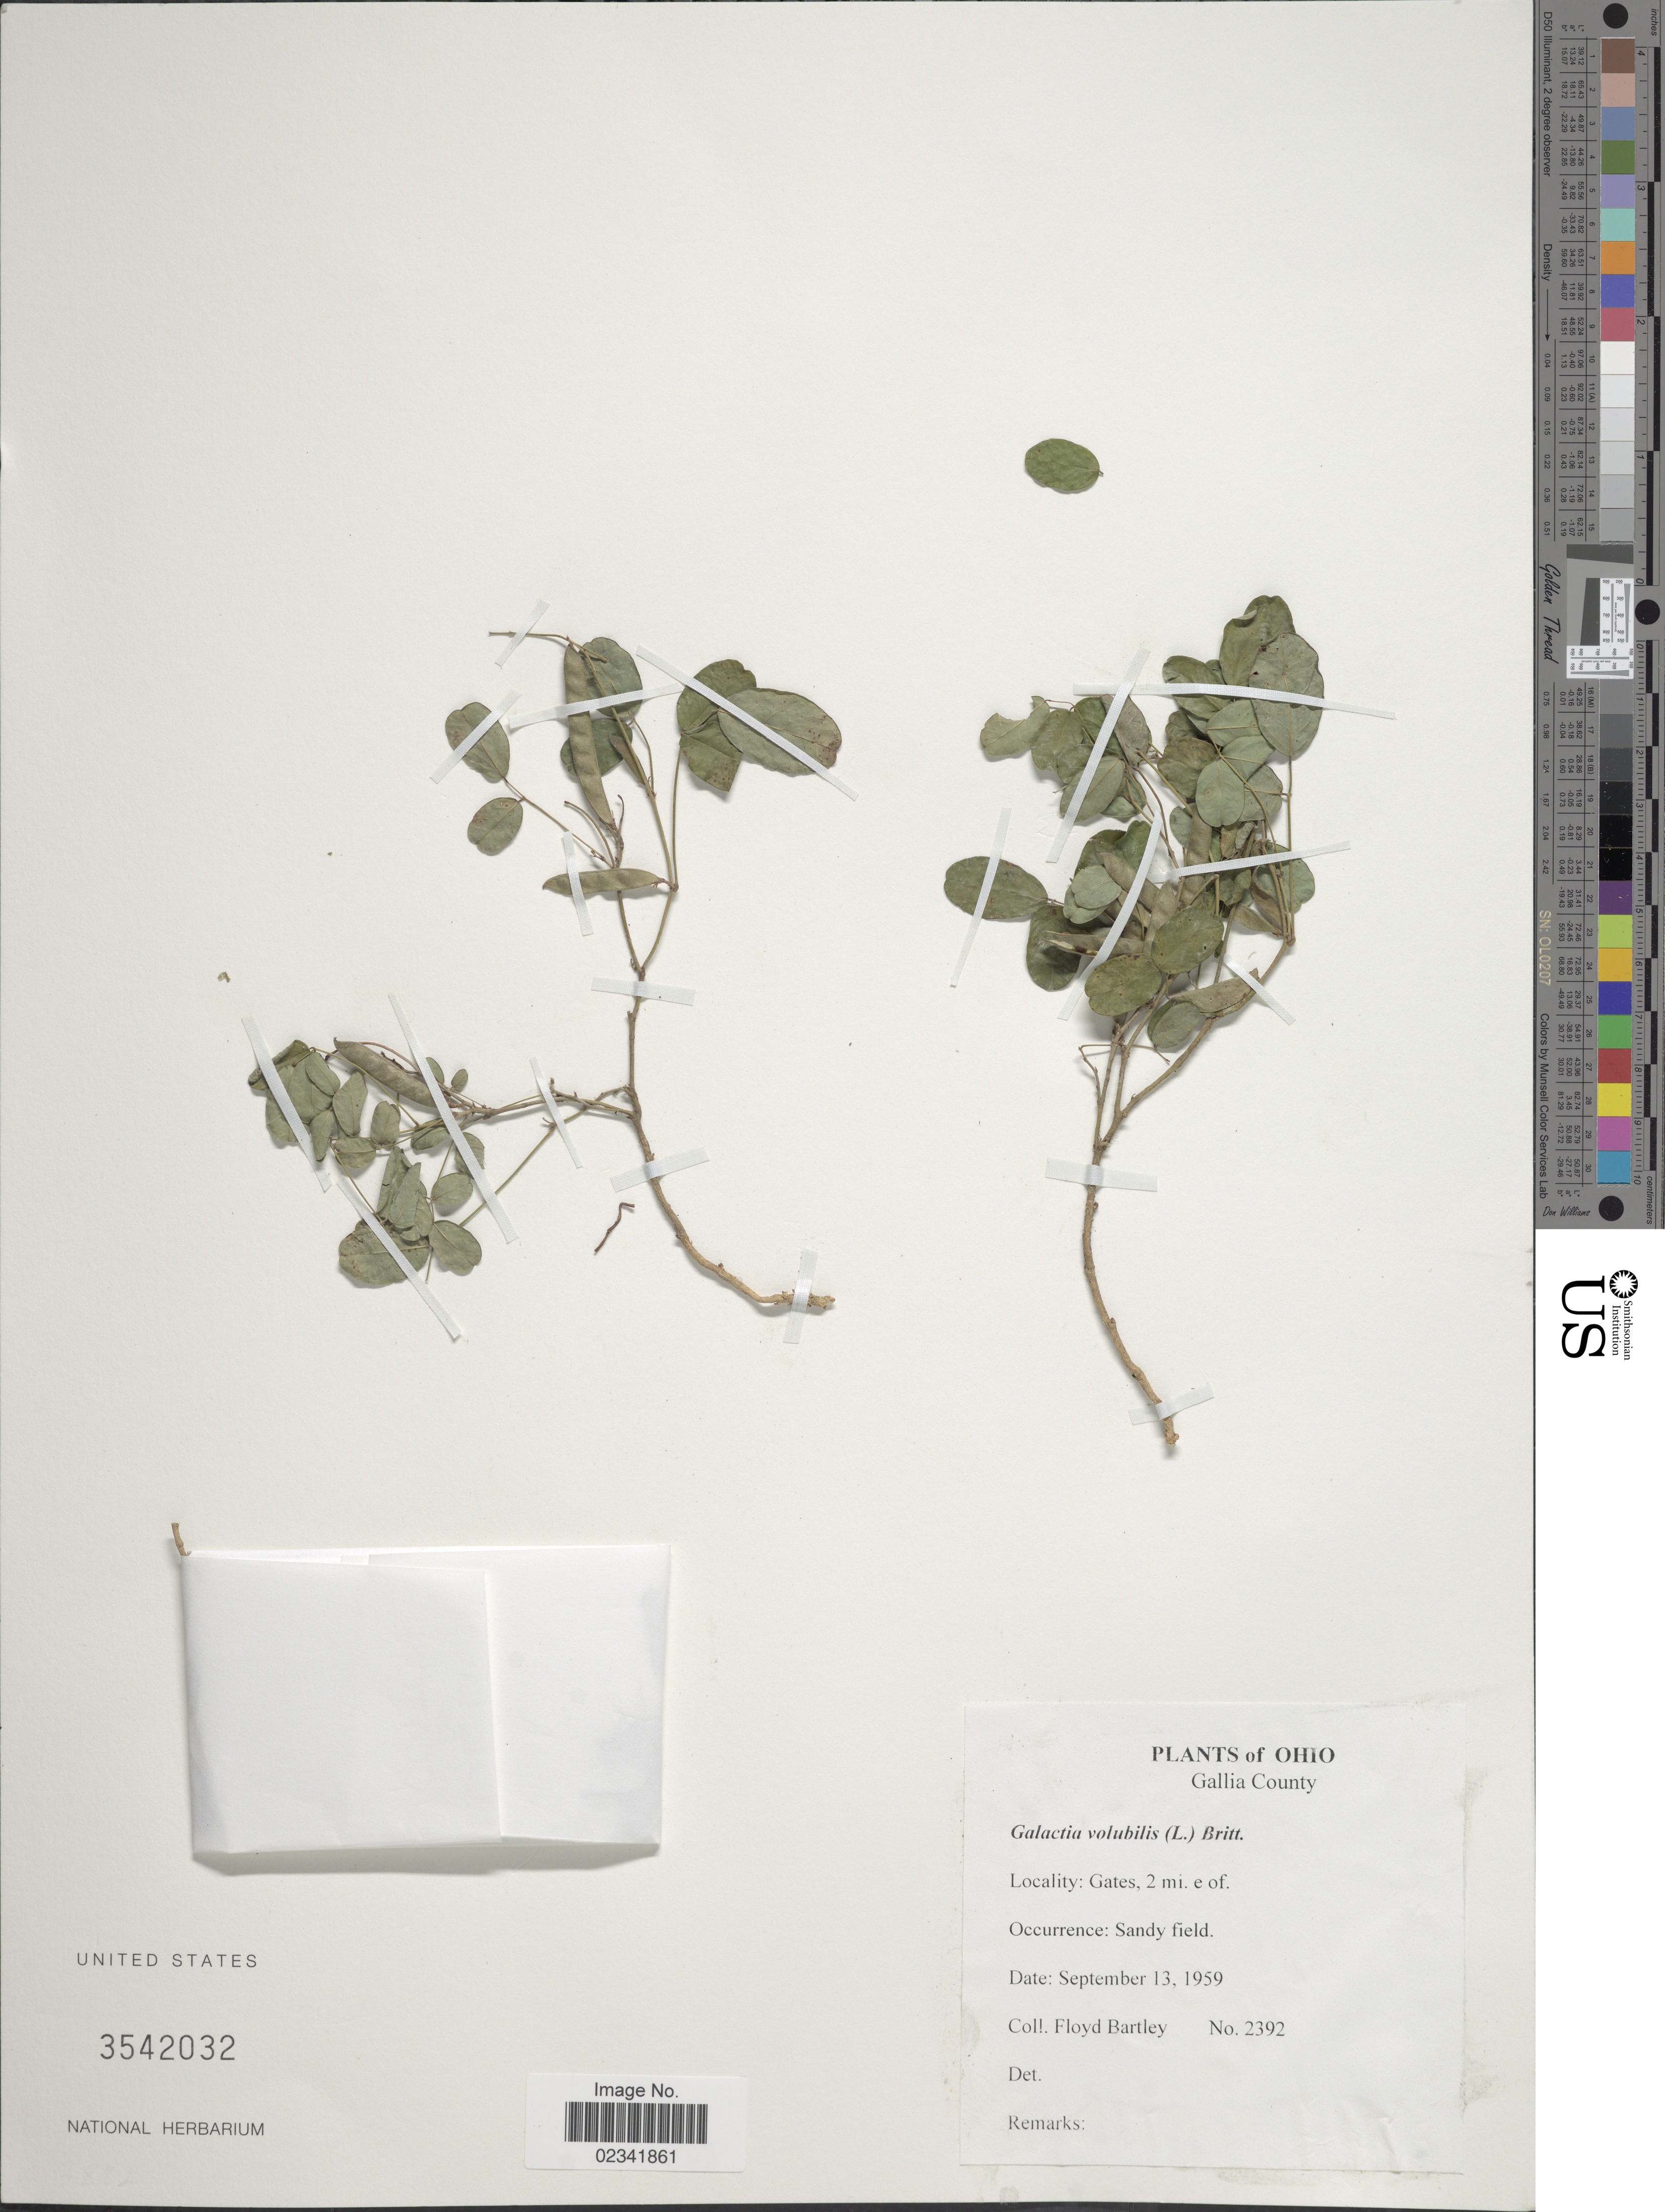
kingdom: Plantae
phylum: Tracheophyta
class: Magnoliopsida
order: Fabales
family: Fabaceae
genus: Galactia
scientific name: Galactia volubilis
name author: (L.) Britton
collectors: F. Bartley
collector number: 2392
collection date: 1959-09-13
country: United States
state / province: Ohio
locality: Gallia County, Gates, 2 mi. e. of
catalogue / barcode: US 3542032